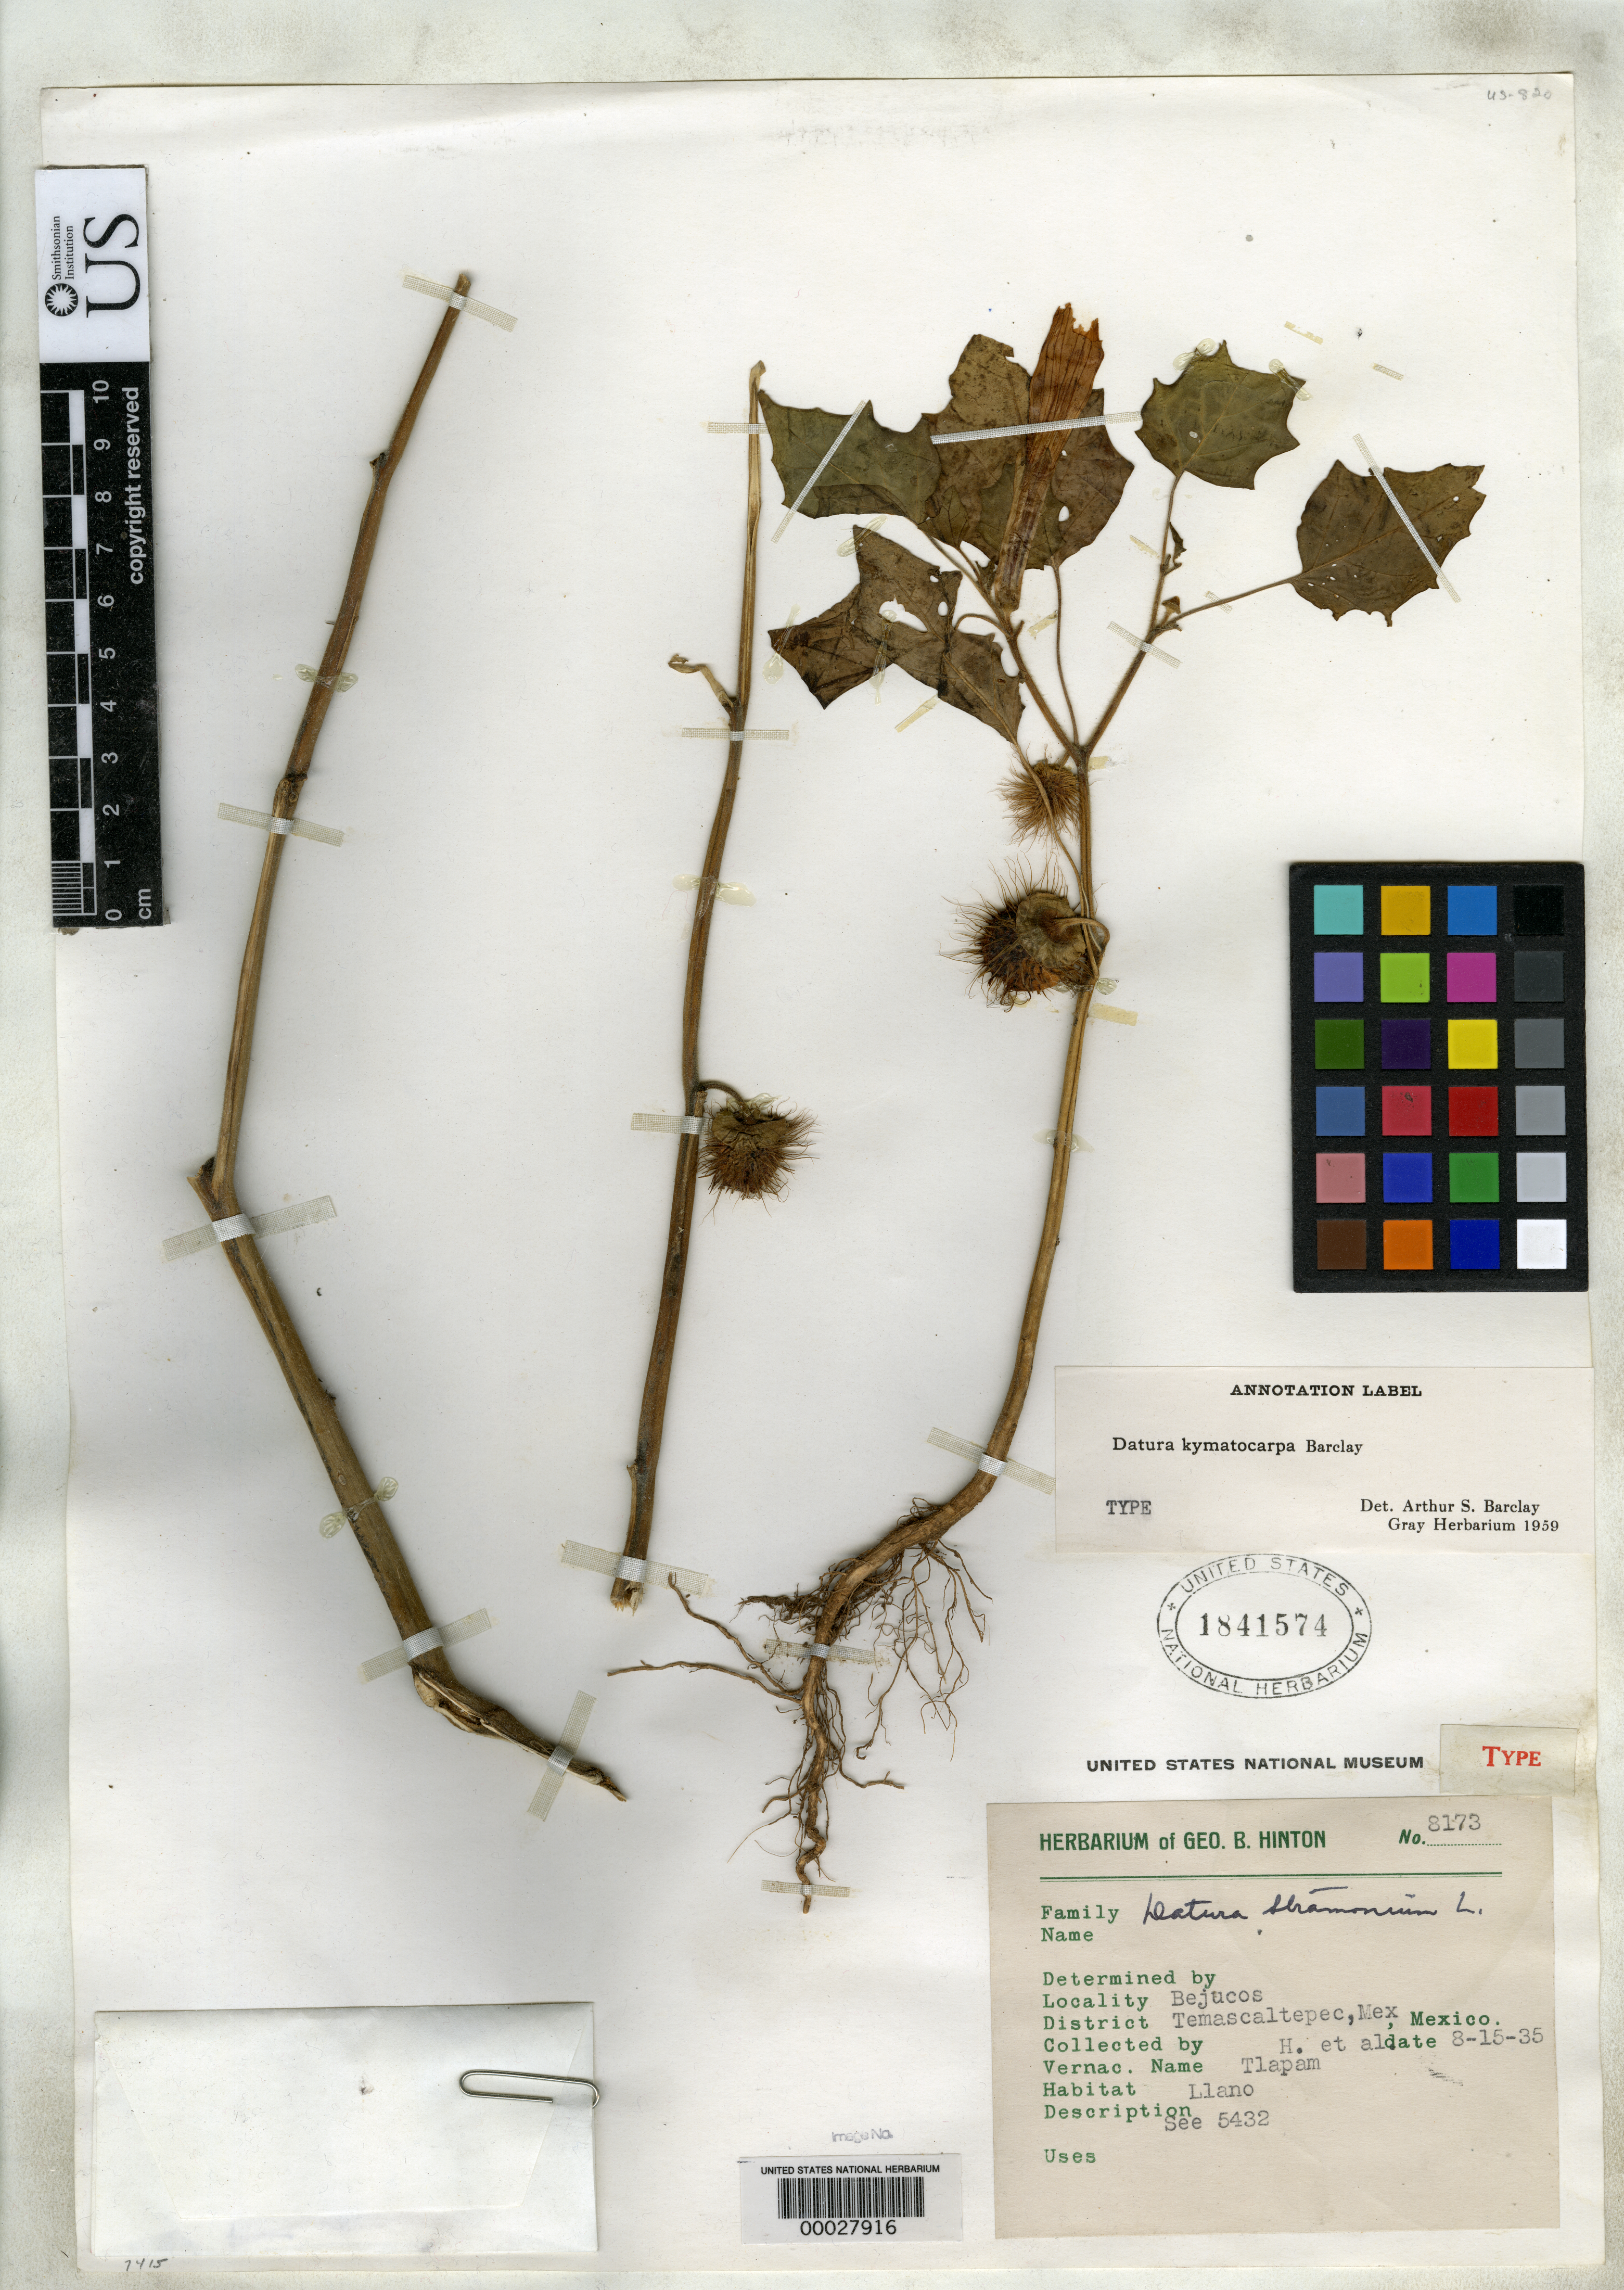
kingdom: Plantae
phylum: Tracheophyta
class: Magnoliopsida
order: Solanales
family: Solanaceae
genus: Datura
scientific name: Datura kymatocarpa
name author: A.S. Barclay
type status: Holotype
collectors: G. B. Hinton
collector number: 8173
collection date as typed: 15 Aug 1935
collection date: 1935-08-15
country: Mexico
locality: E of Monserrat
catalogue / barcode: US 1841574